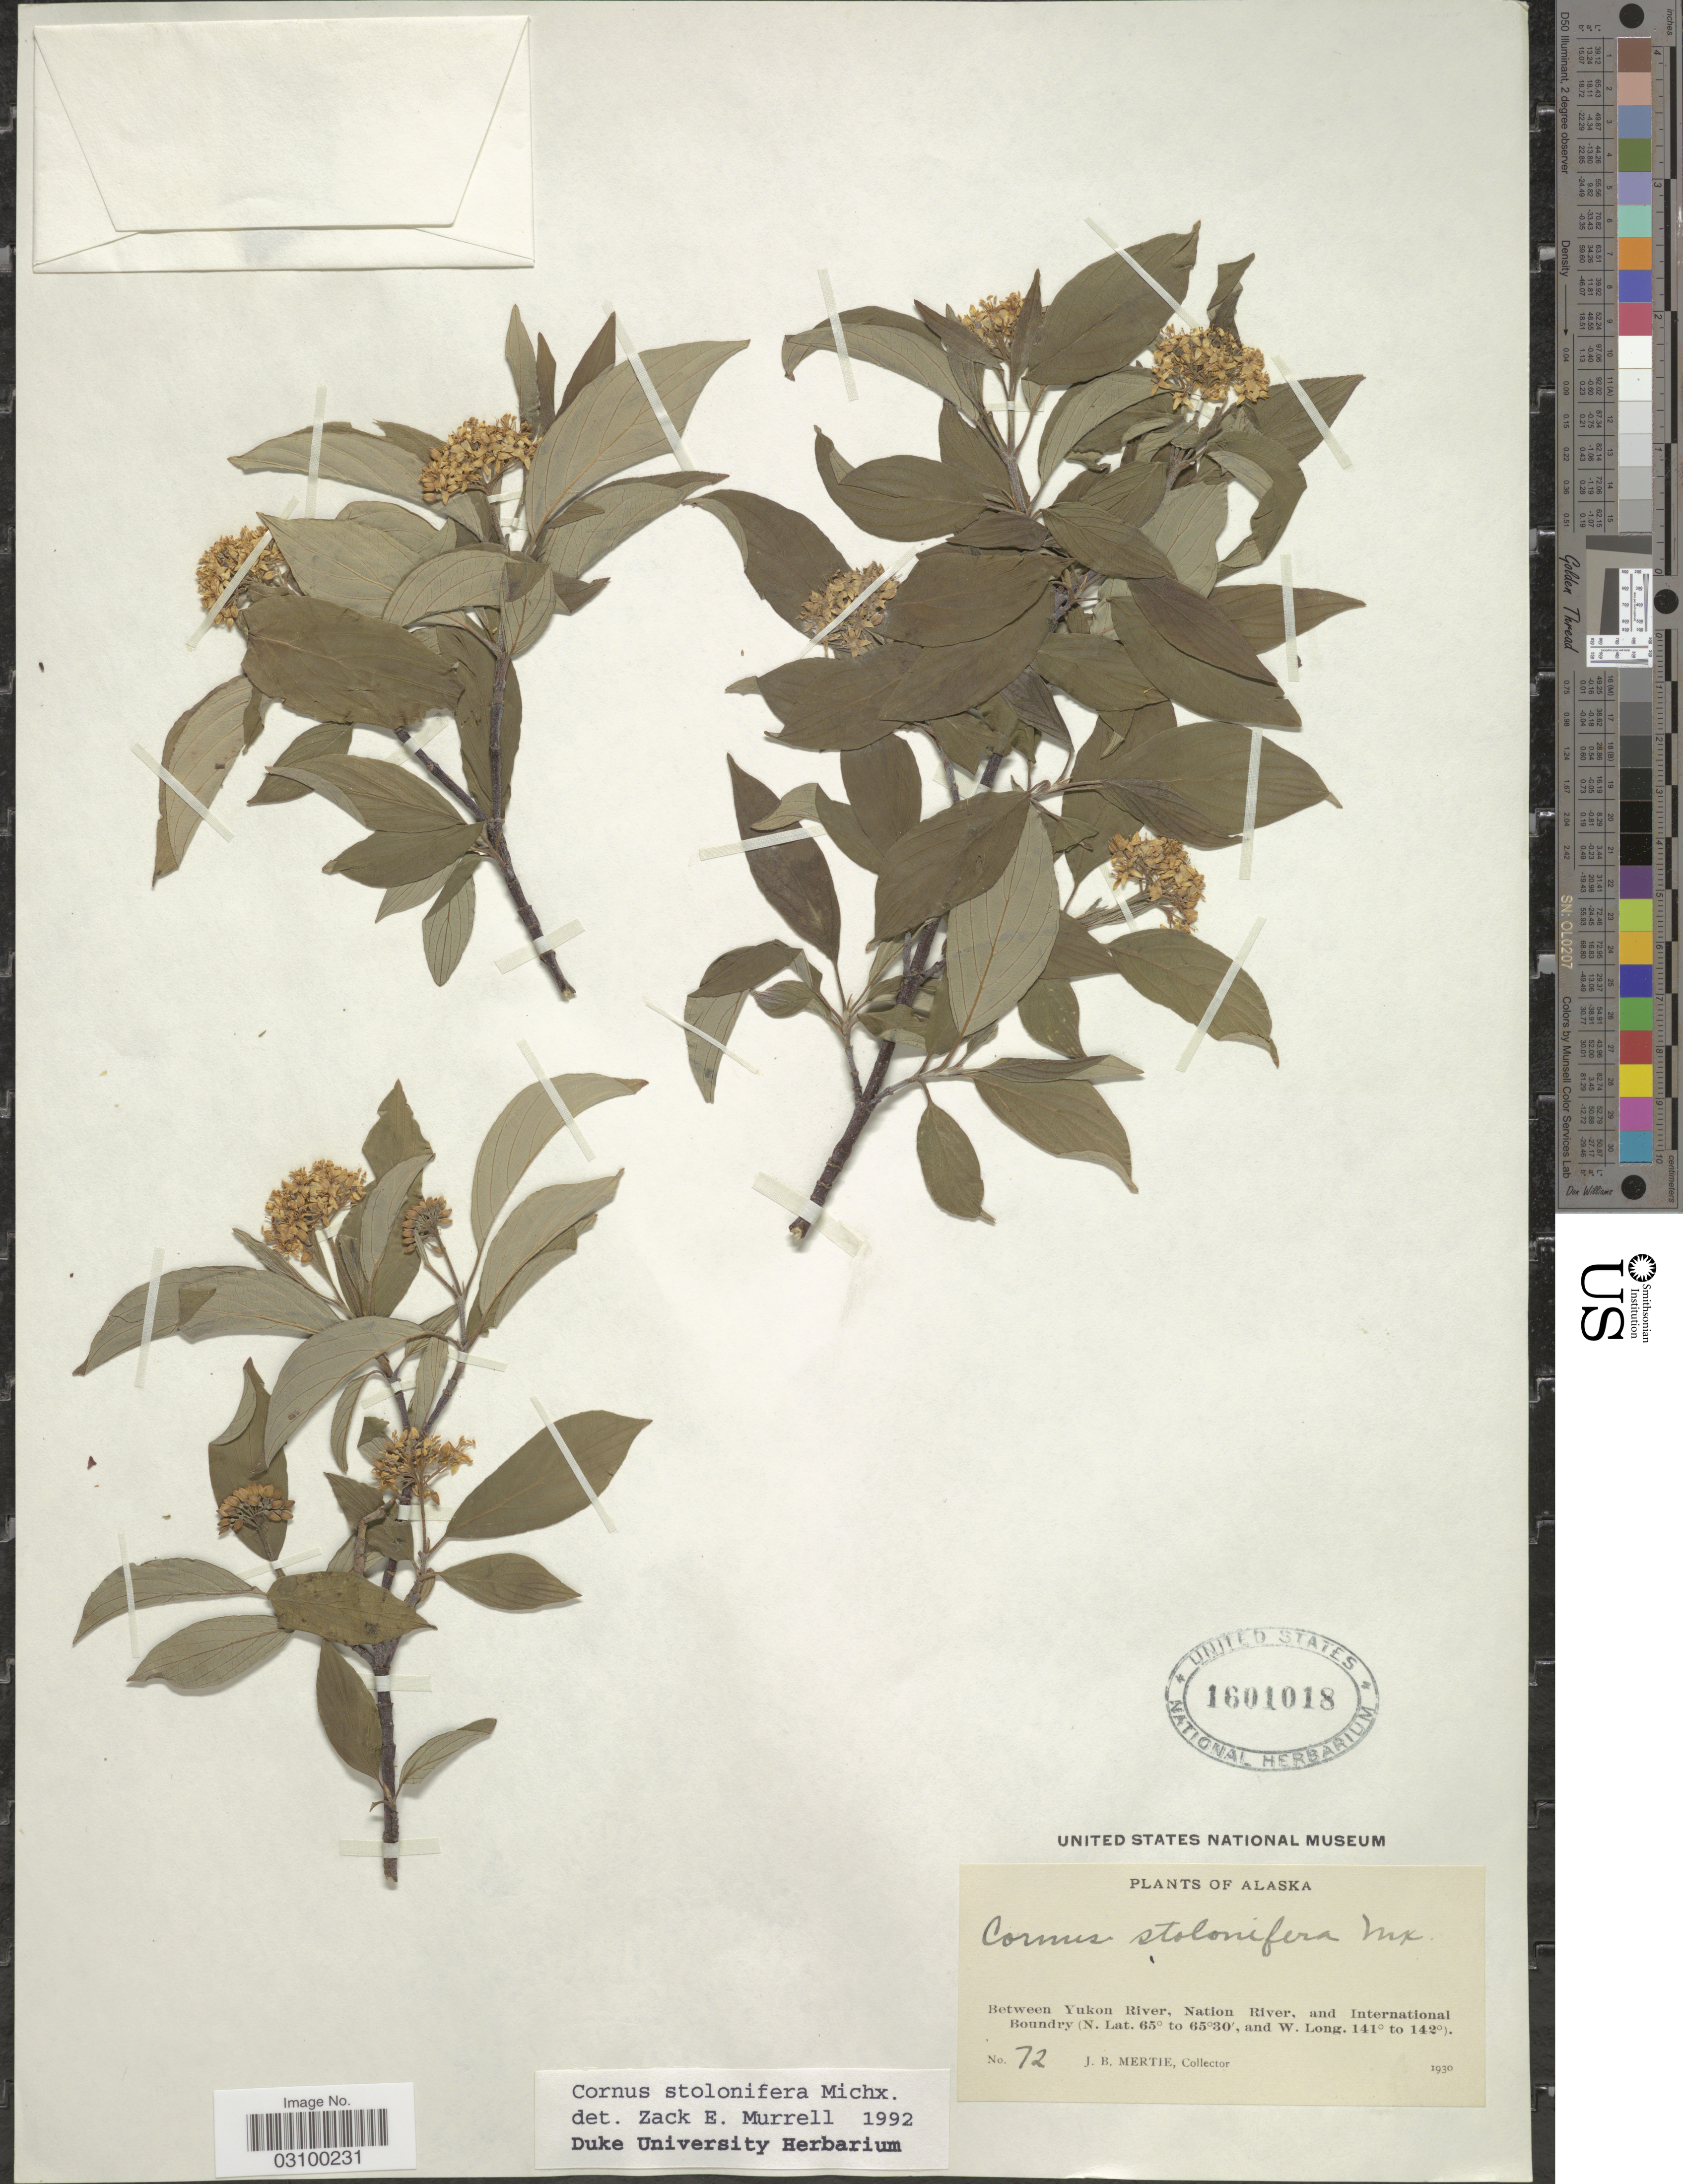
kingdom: Plantae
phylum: Tracheophyta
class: Magnoliopsida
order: Cornales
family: Cornaceae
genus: Cornus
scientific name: Cornus sericea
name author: L.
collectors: J. Mertie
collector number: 72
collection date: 1930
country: United States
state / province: Alaska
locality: Between Yukon River, Nation River, and International Boundary.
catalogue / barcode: US 1601018